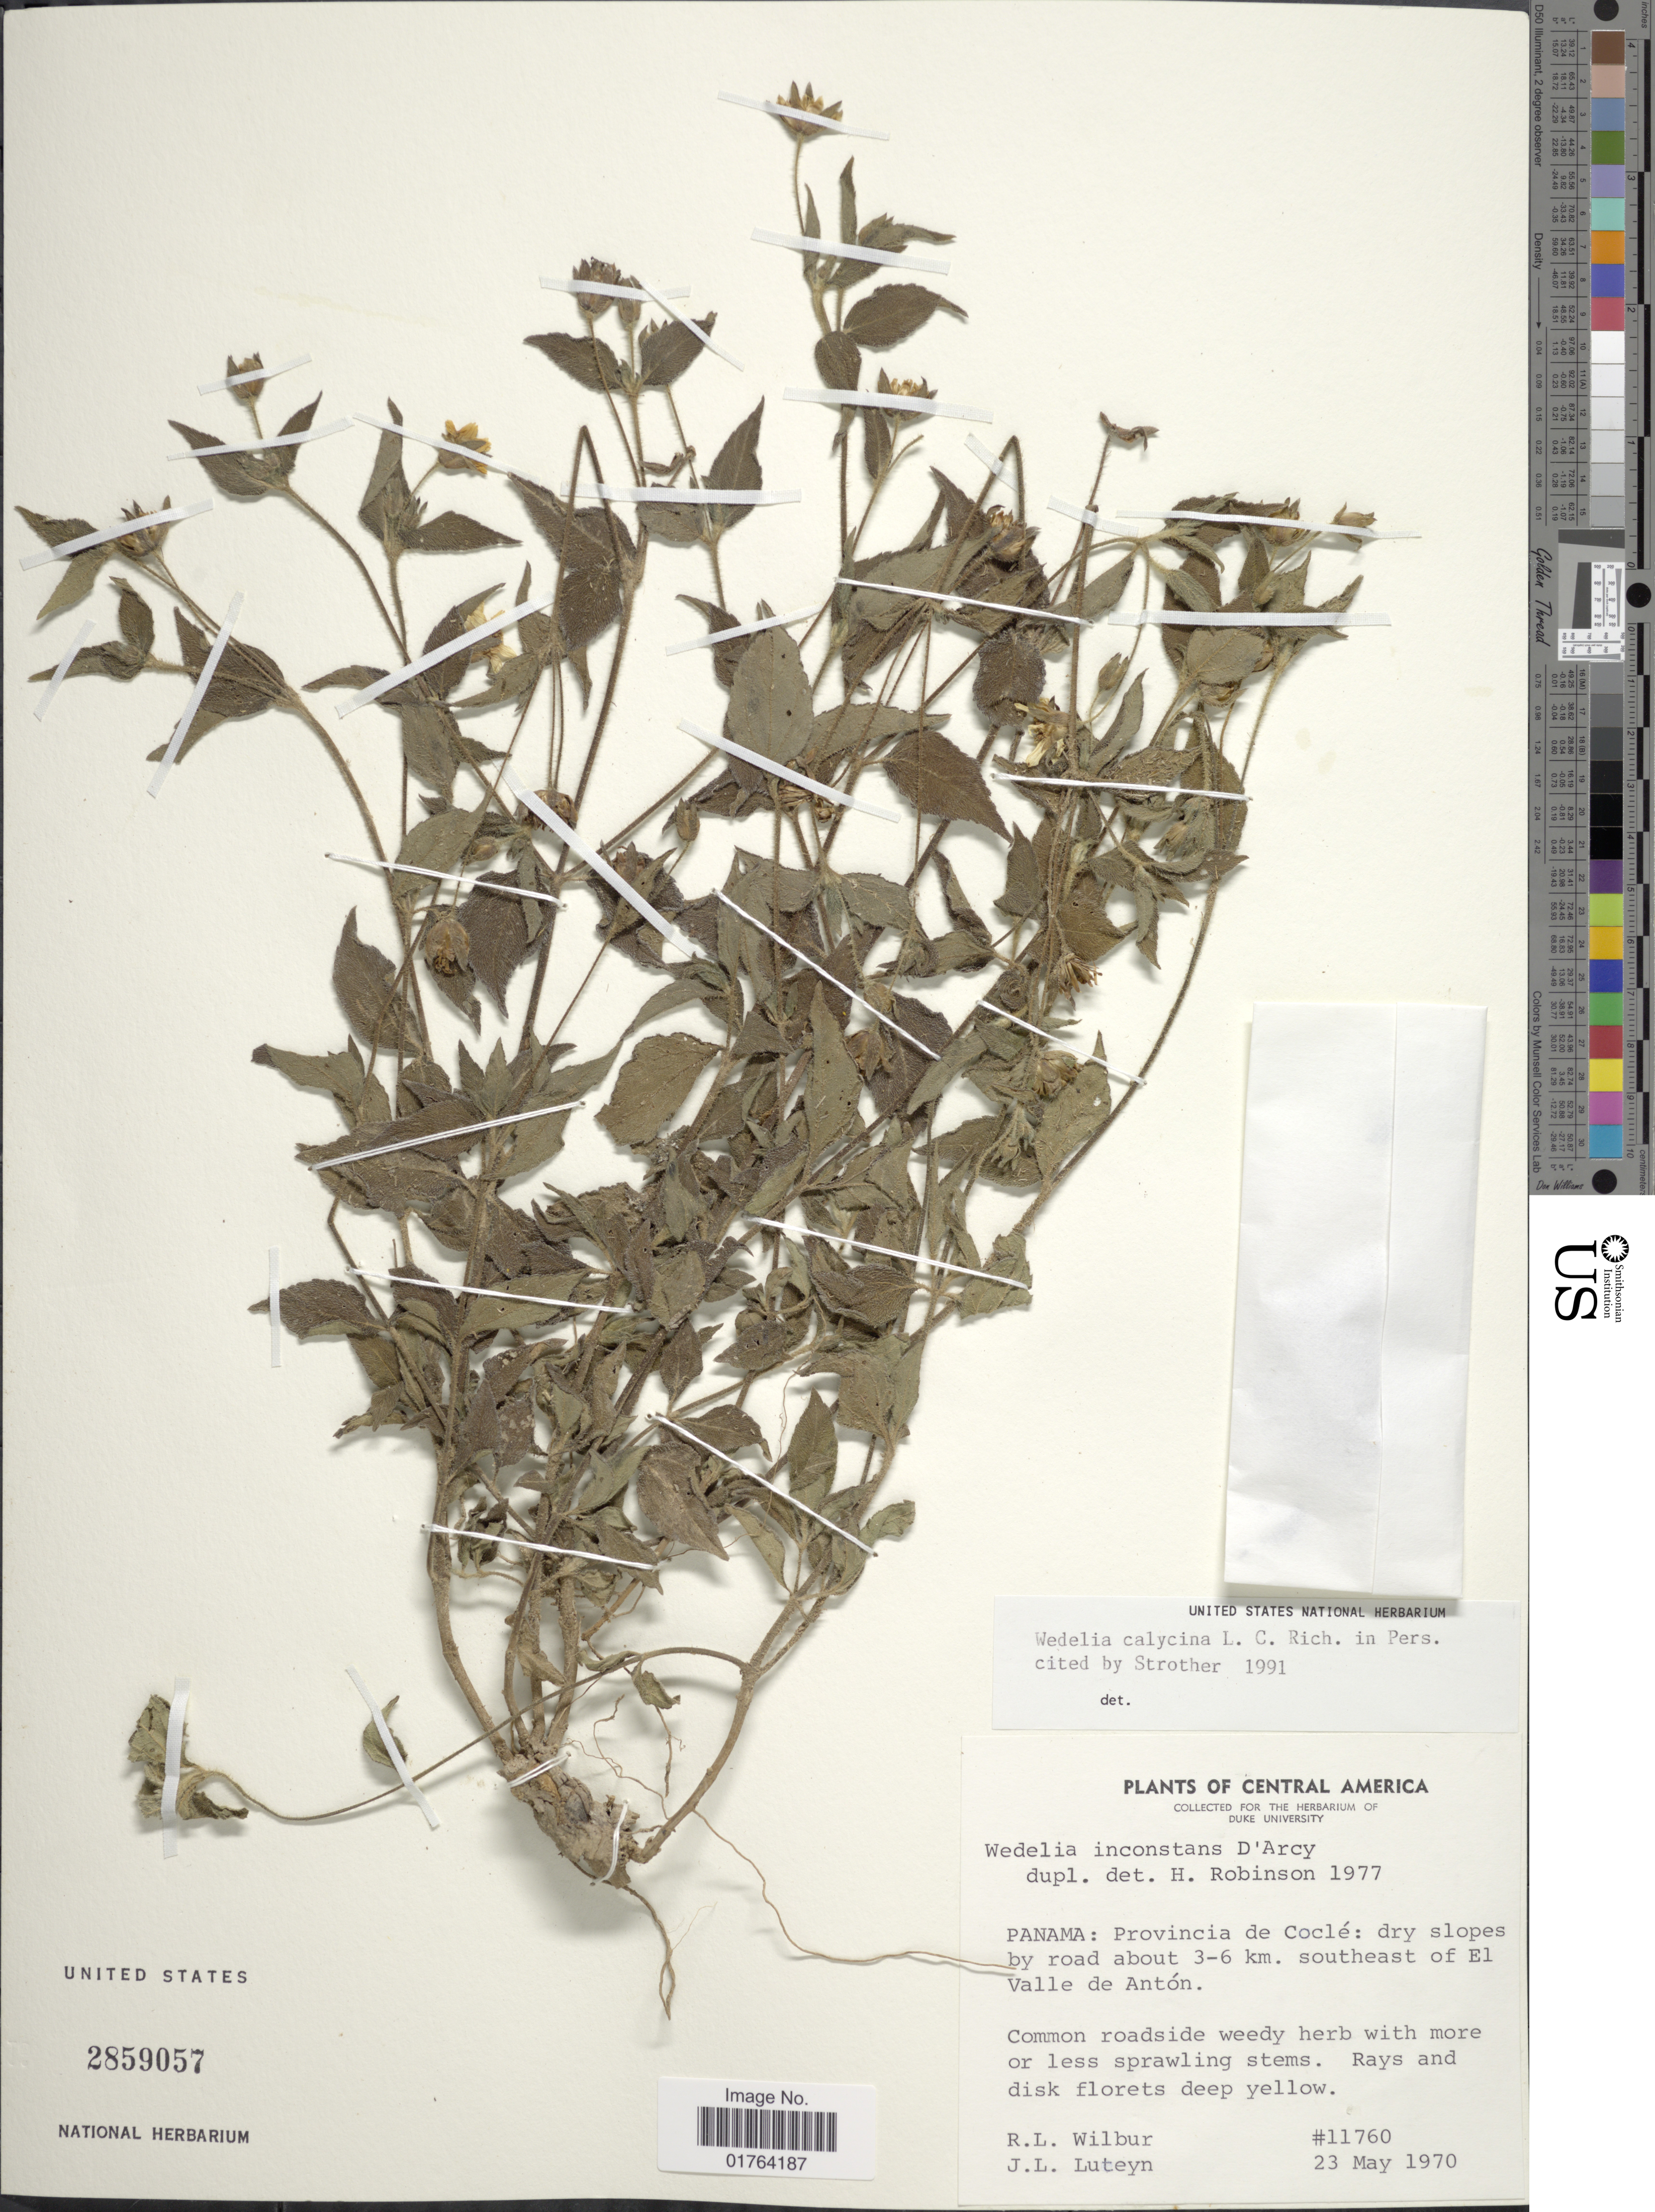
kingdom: Plantae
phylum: Tracheophyta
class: Magnoliopsida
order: Asterales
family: Asteraceae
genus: Wedelia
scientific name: Wedelia calycina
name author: Rich.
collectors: R. L. Wilbur & J. L. Luteyn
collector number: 11760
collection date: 1970-05-23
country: Panama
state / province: Coclé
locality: Dry slopes by road 3-6 km southeast of El Valle de Anton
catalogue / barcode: US 2859057